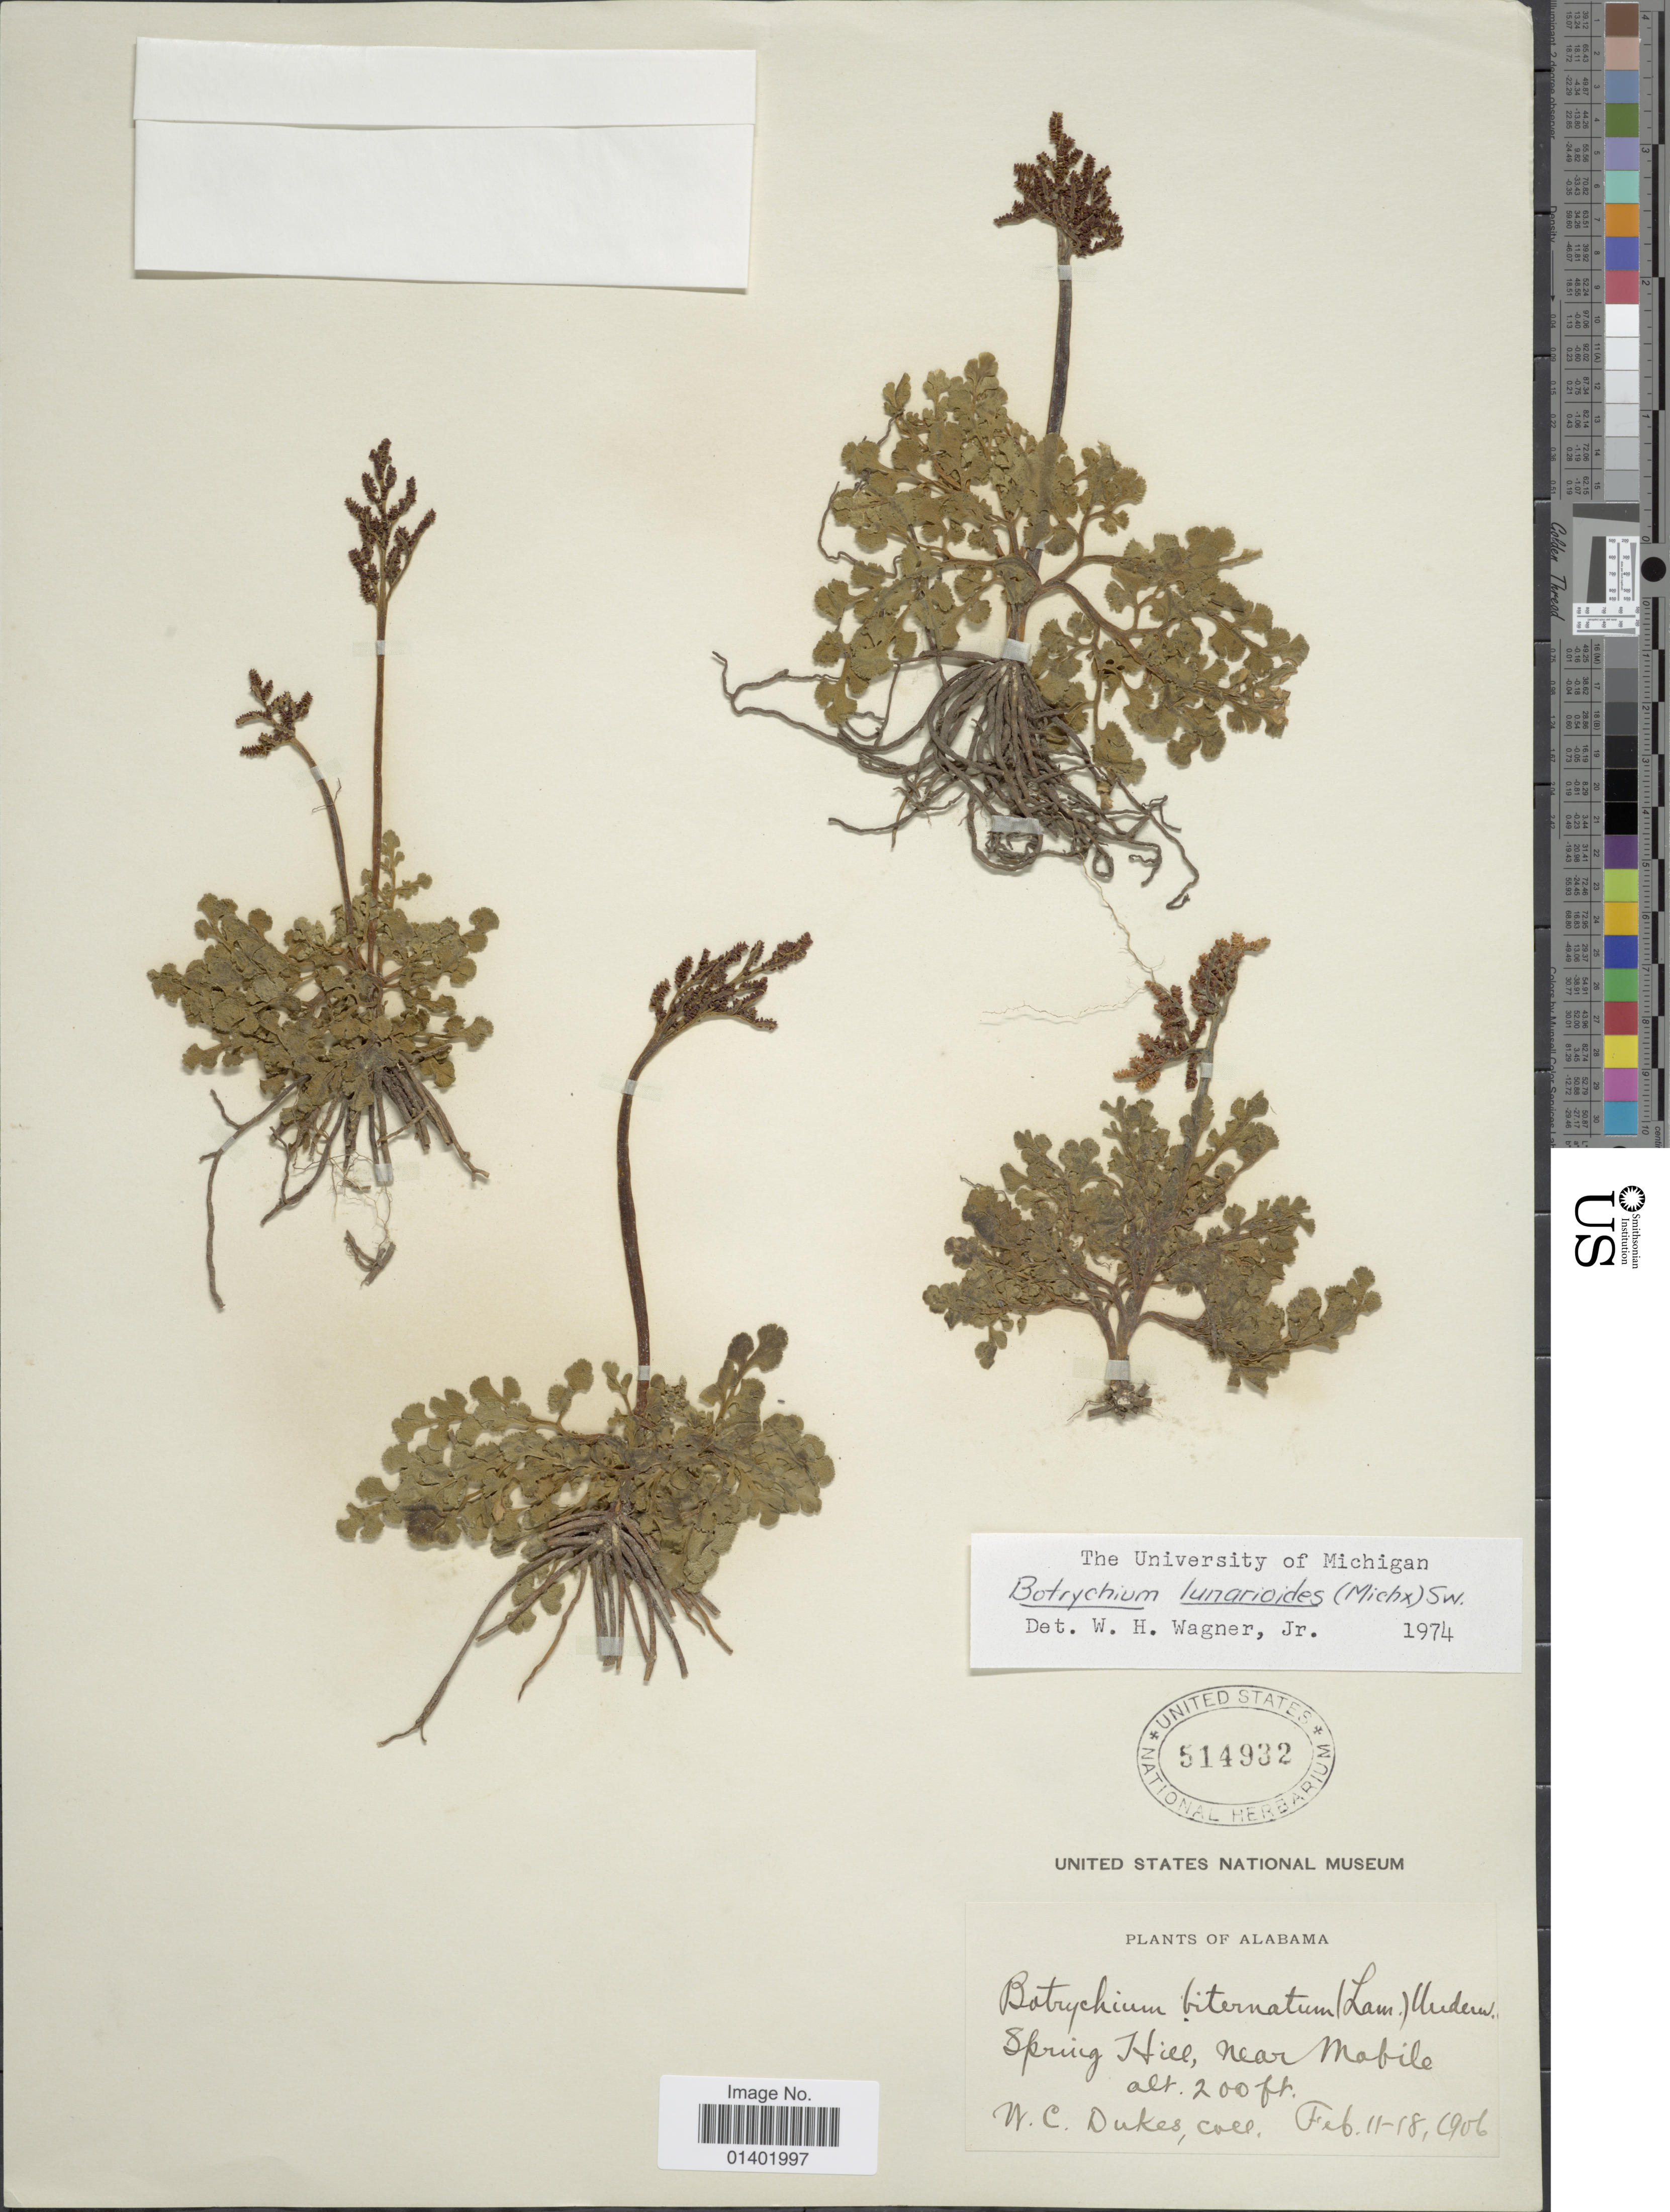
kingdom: Plantae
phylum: Tracheophyta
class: Polypodiopsida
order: Ophioglossales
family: Ophioglossaceae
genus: Botrychium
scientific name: Botrychium lunarioides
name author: (Michaux) Sw.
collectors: W. C. Dukes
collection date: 1906-02-11/1906-02-18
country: United States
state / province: Alabama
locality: Spring Hill, near Mobile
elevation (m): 61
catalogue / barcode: US 514932